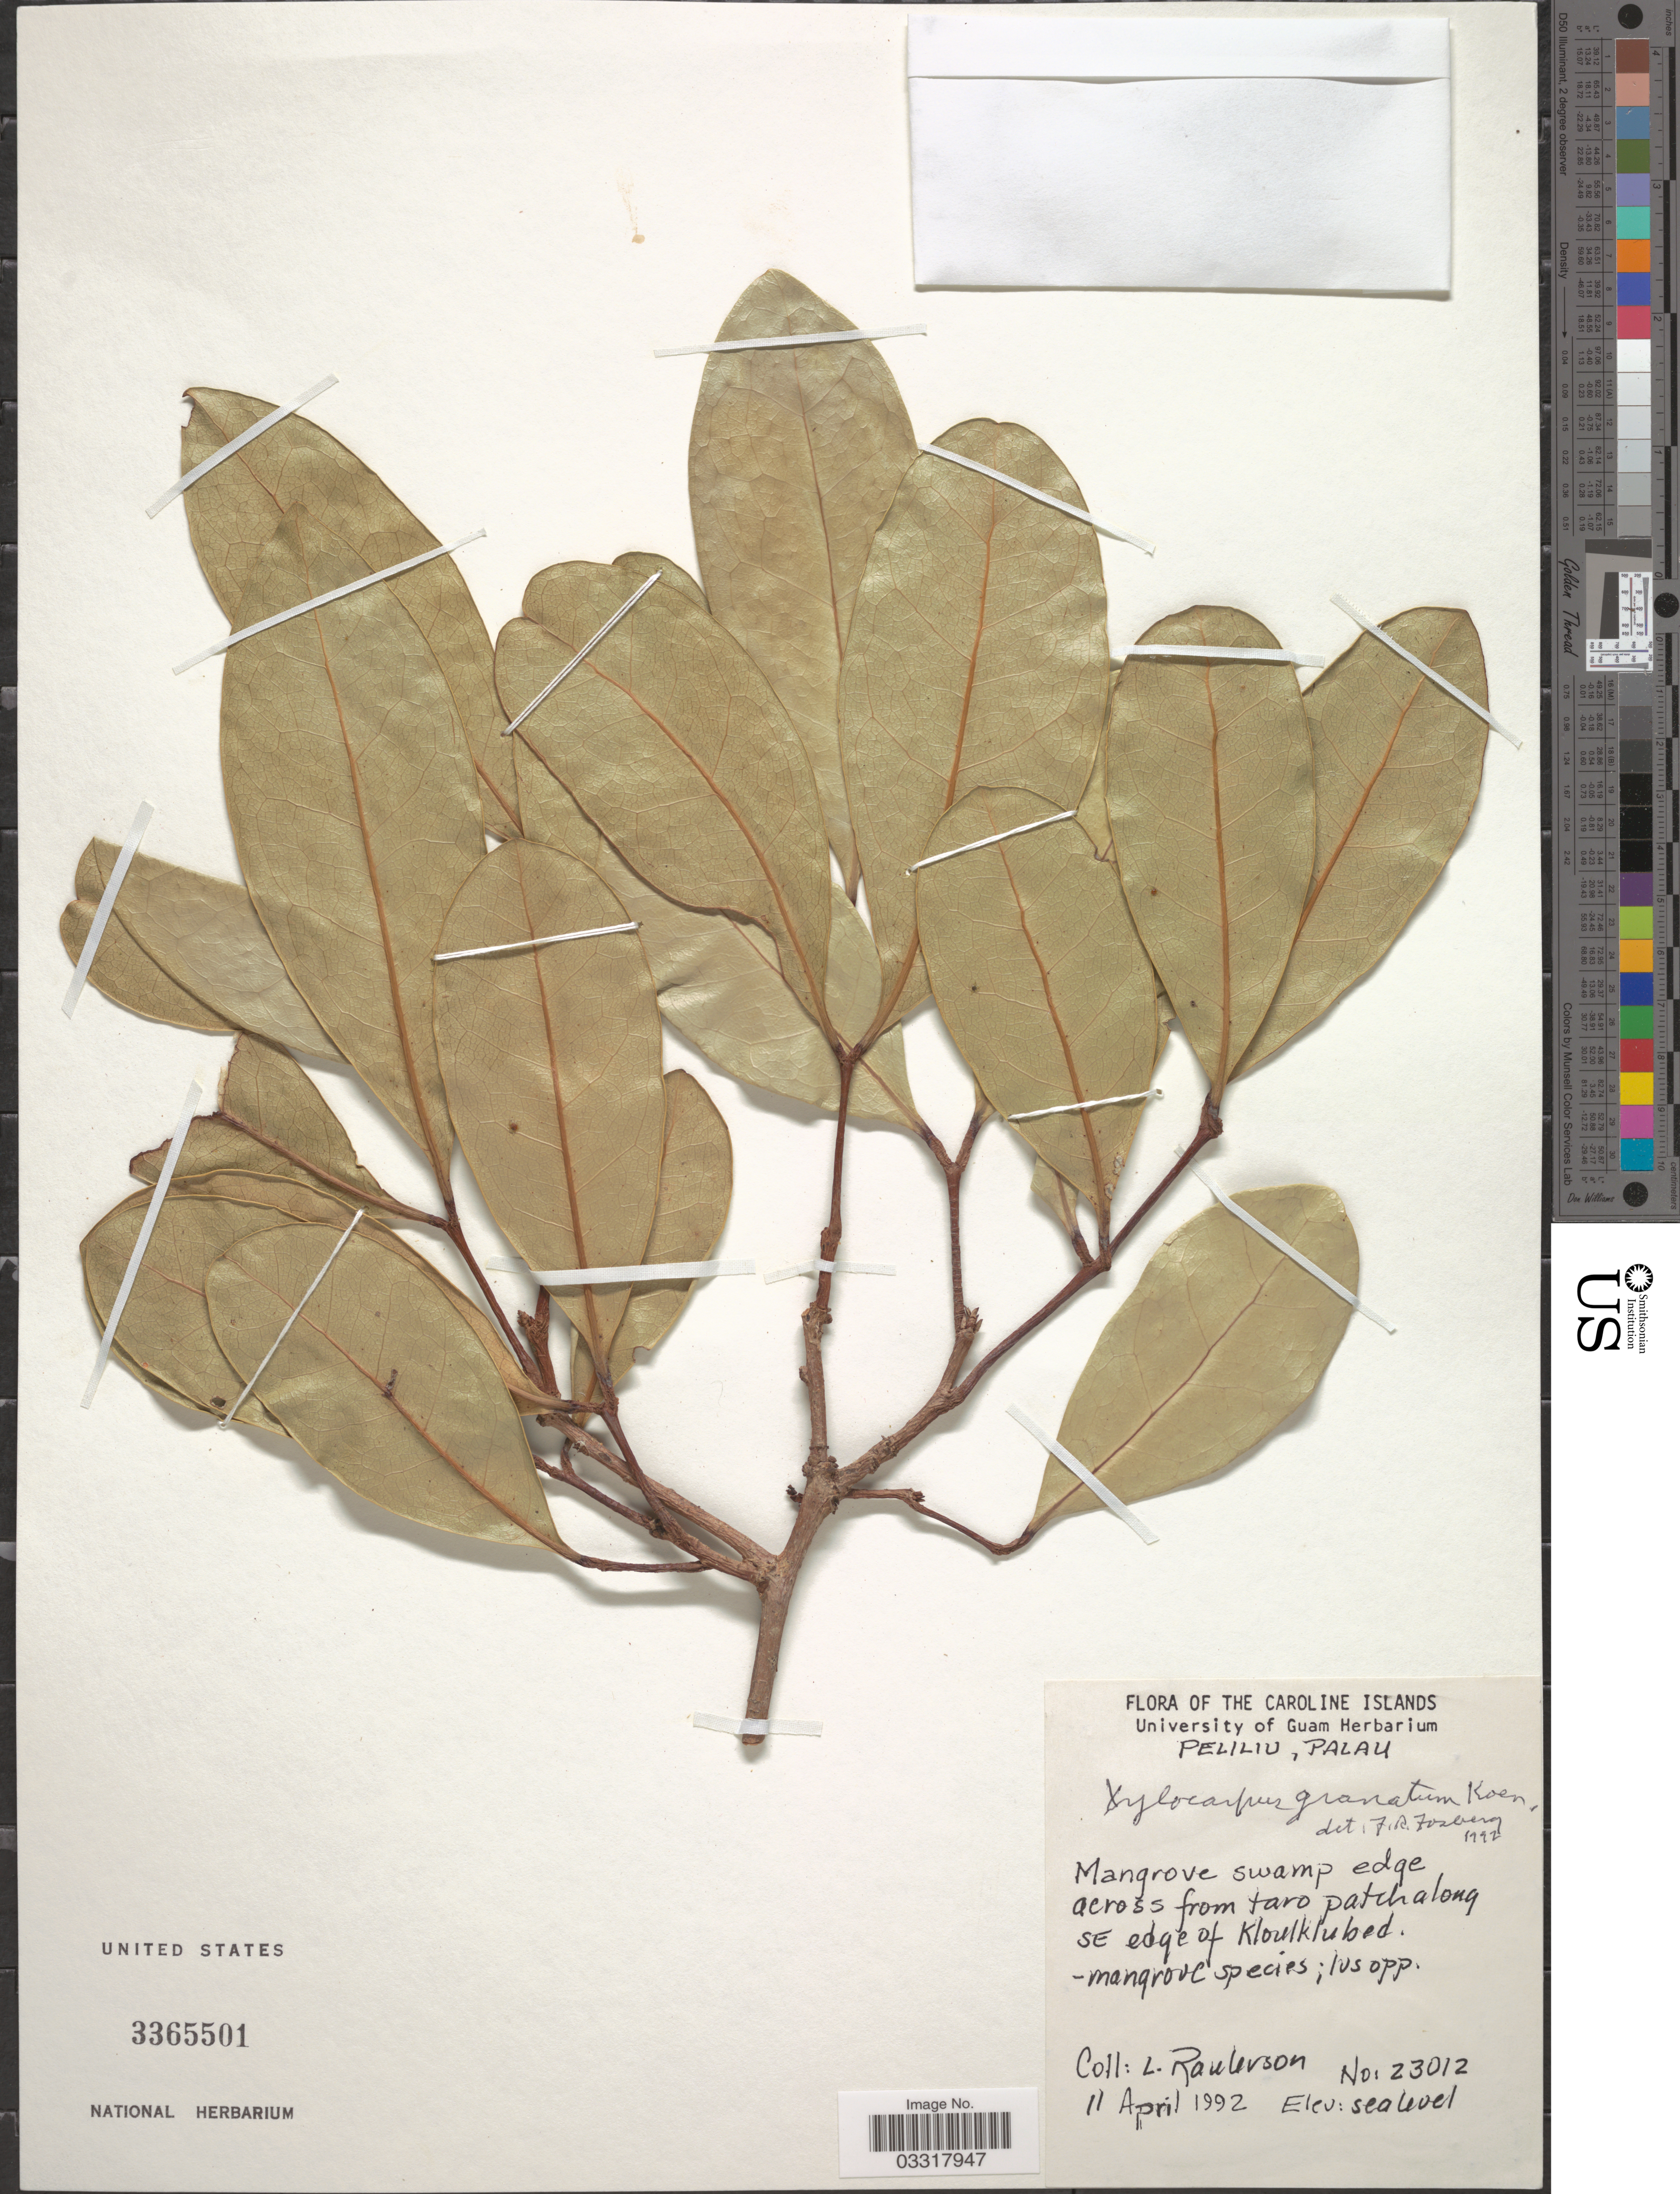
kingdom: Plantae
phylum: Tracheophyta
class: Magnoliopsida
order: Sapindales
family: Meliaceae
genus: Xylocarpus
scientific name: Xylocarpus granatum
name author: J. Koenig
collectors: L. Raulerson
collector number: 23012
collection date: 1992-04-11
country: Palau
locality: The Caroline Islands. Peliliu, Palau. Across from taro patch along SE edge of Kloulklubed [interpreted].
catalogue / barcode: US 3365501